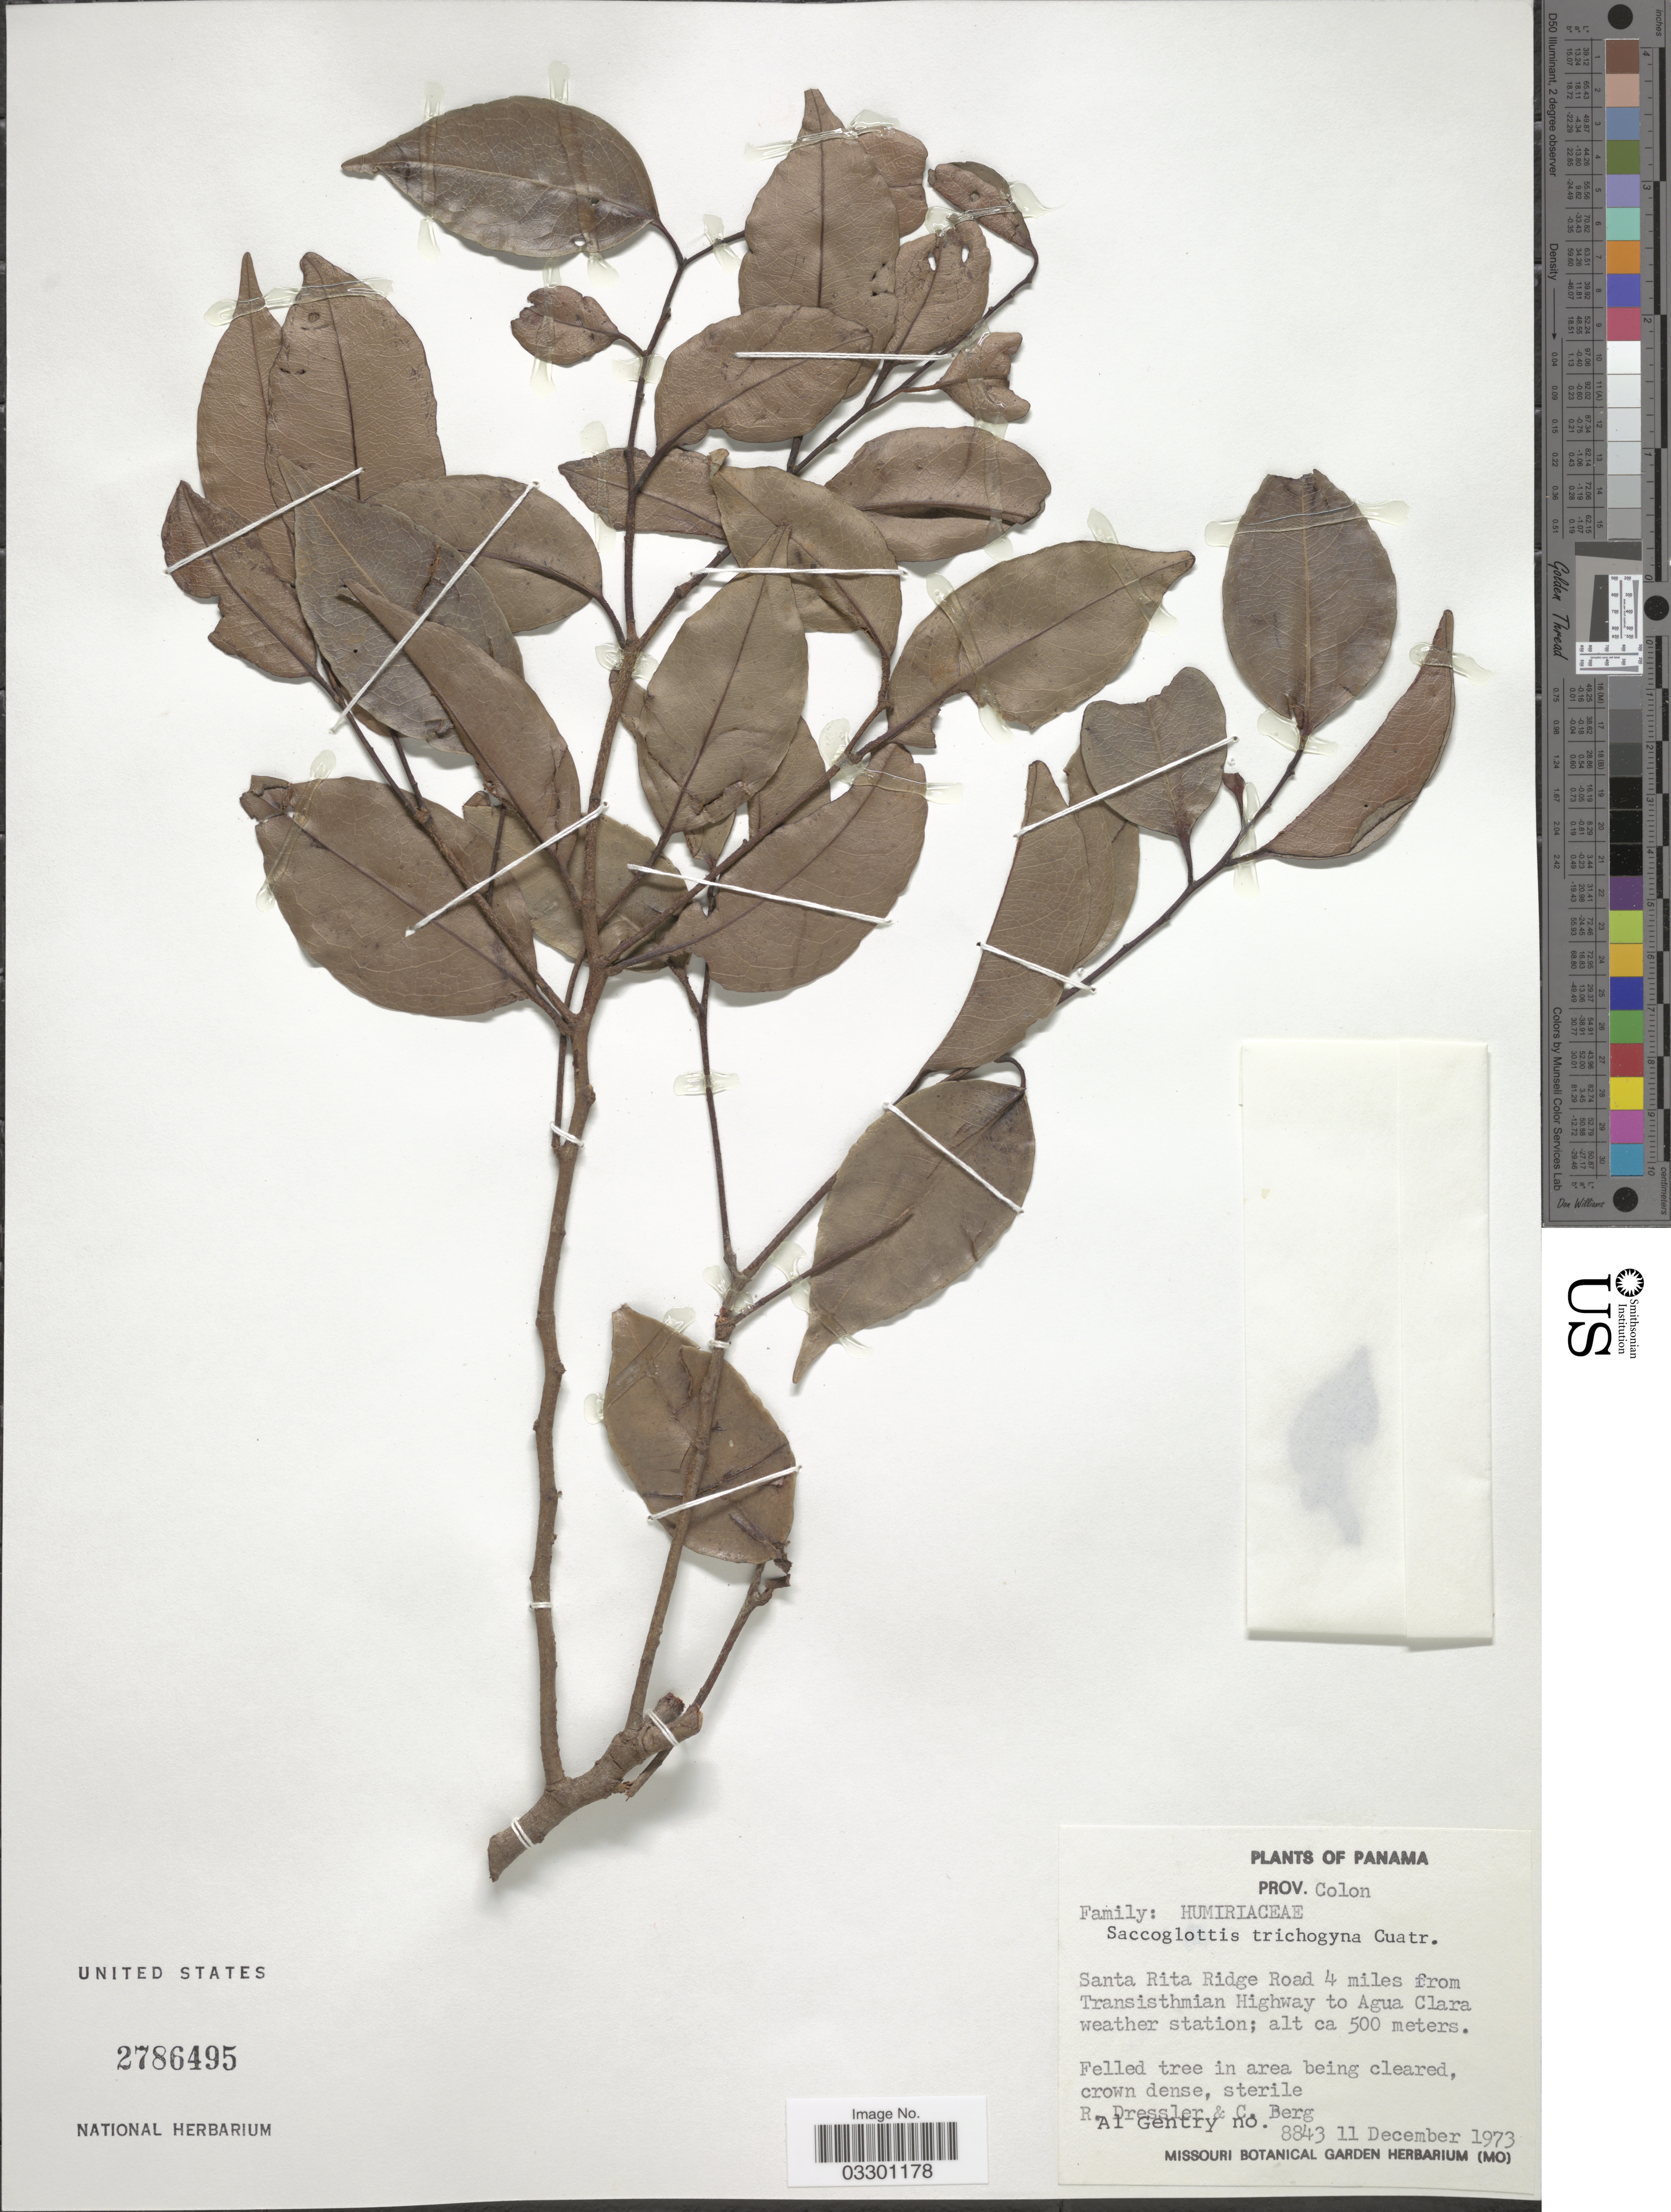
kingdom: Plantae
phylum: Tracheophyta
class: Magnoliopsida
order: Malpighiales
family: Humiriaceae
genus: Sacoglottis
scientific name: Sacoglottis trichogyna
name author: Cuatrec.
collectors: R. Dressler, C. Berg & A. H. Gentry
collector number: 8843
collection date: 1973-12-11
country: Panama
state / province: Colón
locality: Santa Rita Ridge Road 4 miles from Transisthmian Highway to Agua Clara weather station.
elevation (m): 500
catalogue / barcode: US 2786495